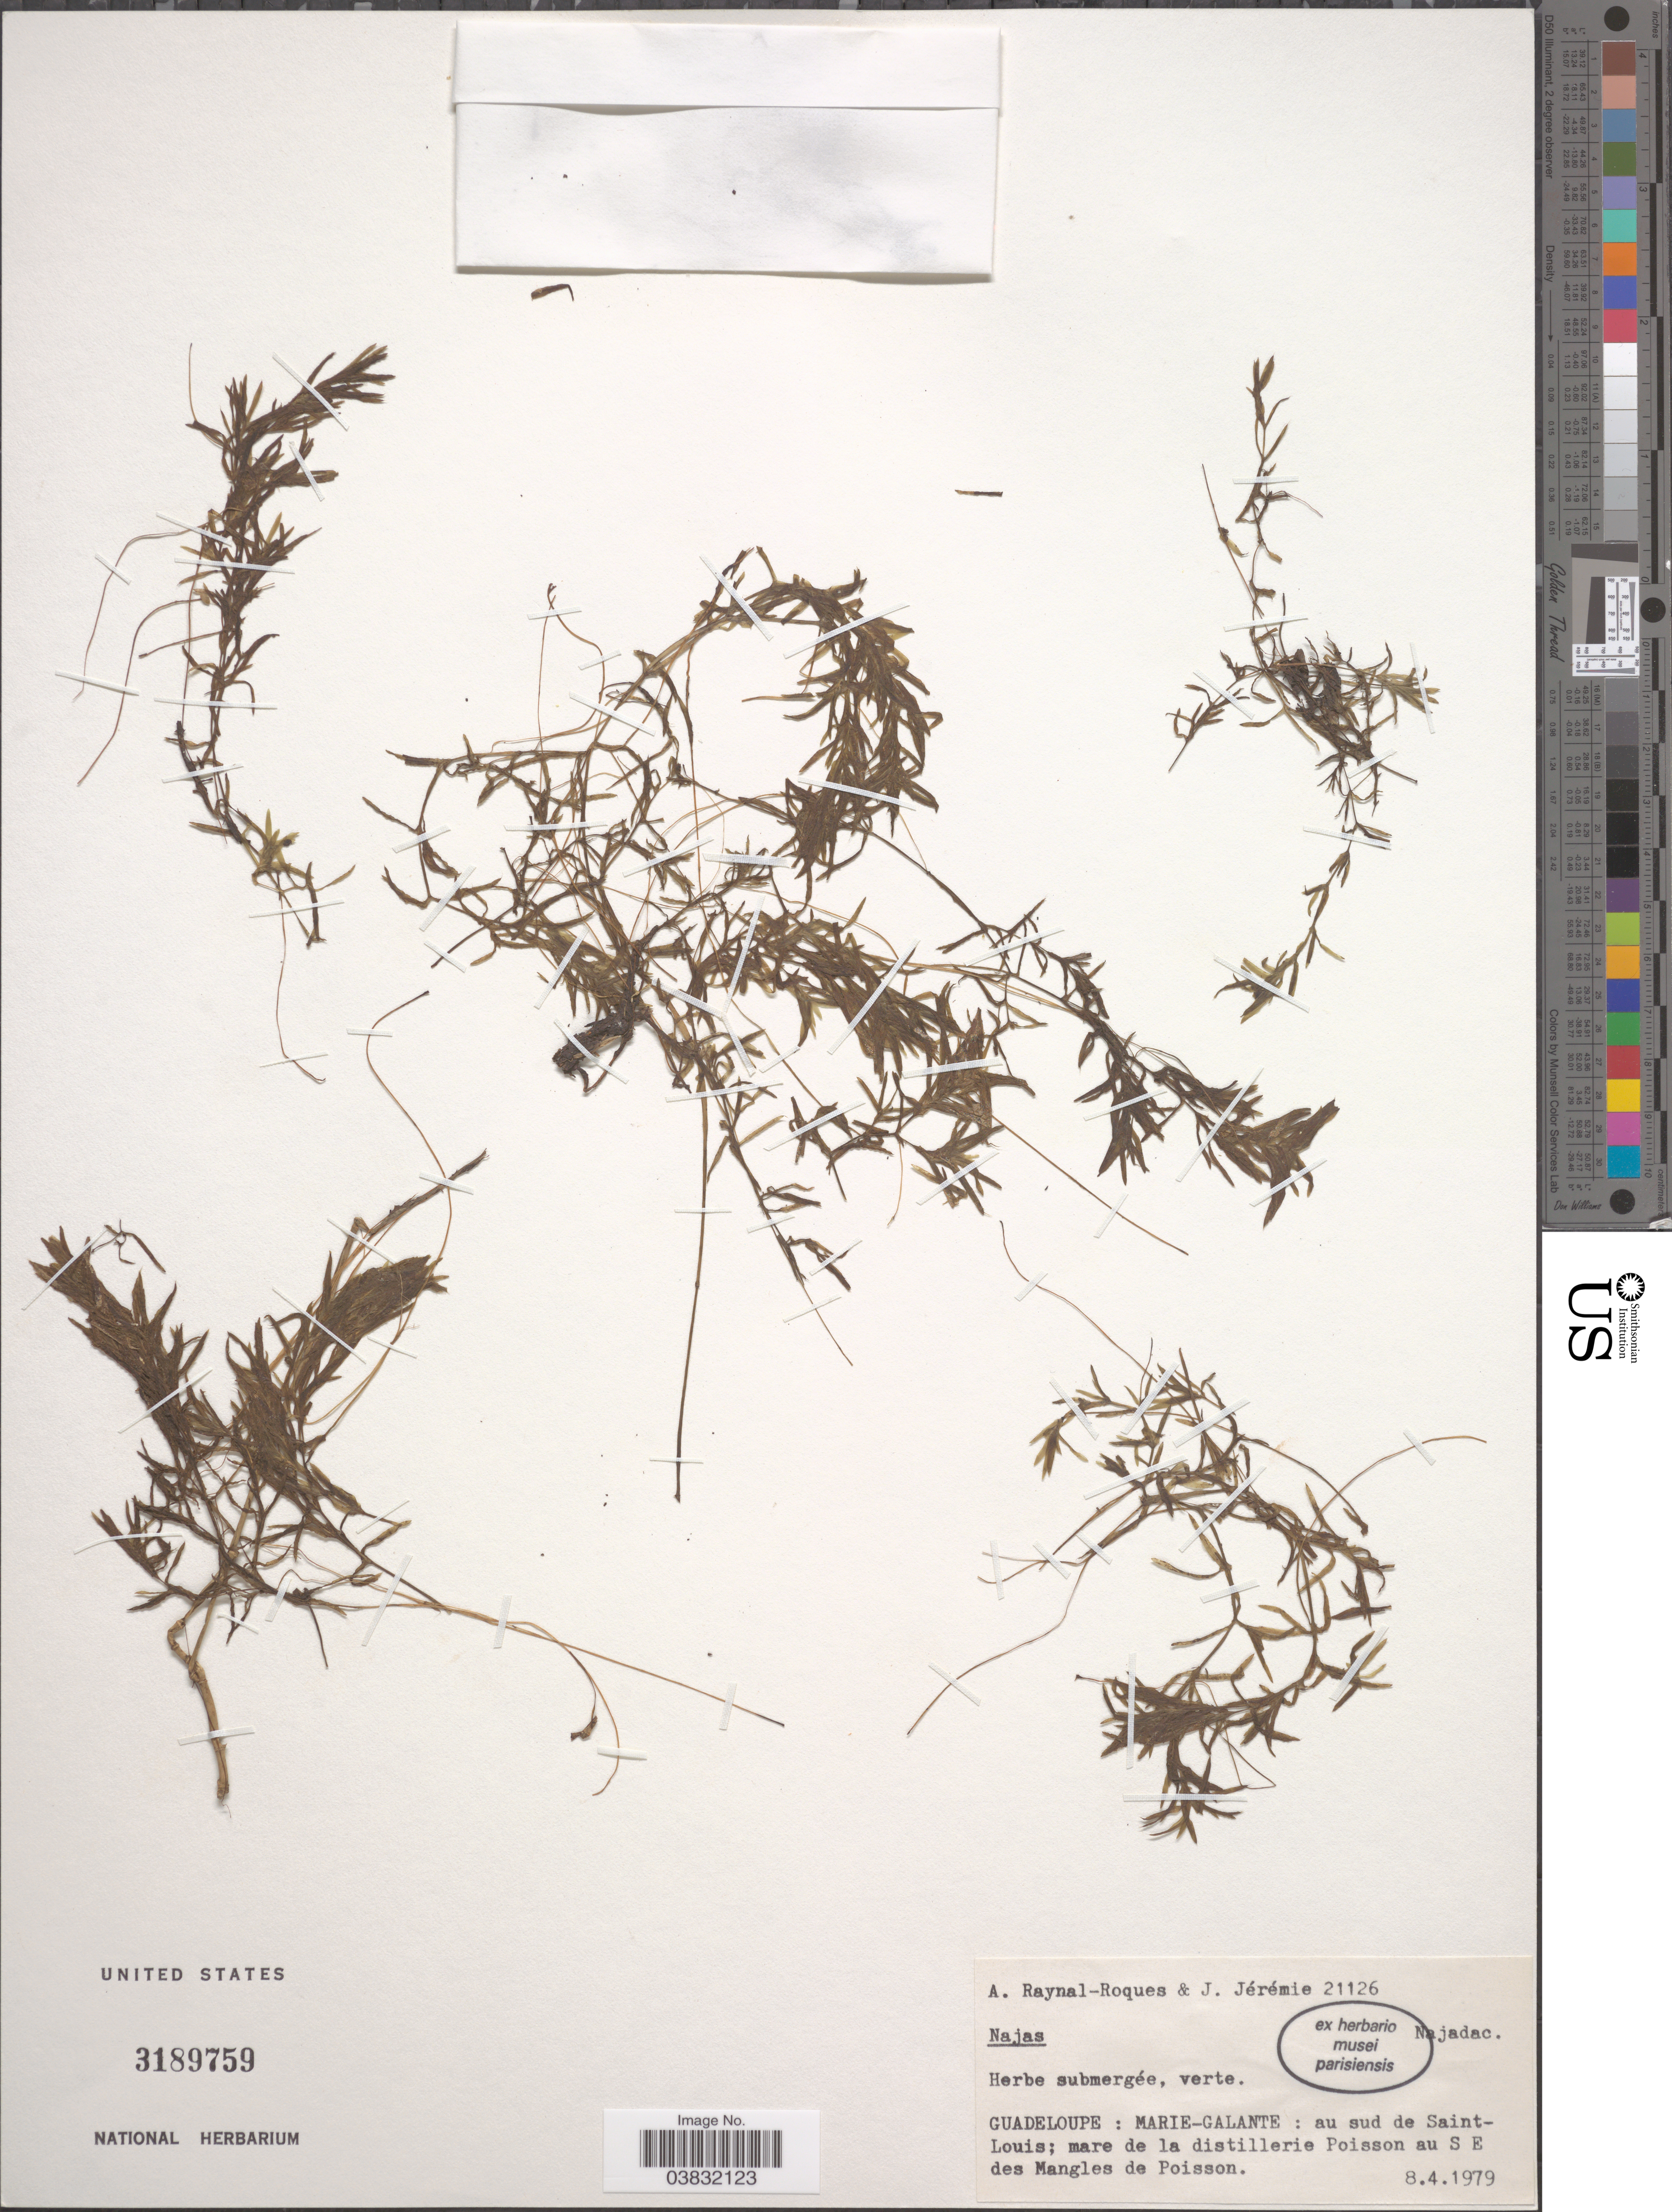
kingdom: Plantae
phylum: Tracheophyta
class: Liliopsida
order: Alismatales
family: Hydrocharitaceae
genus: Najas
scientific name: Najas sp.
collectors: A. M. Raynal & J. Jérémie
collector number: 21126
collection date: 1979-04-08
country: Guadeloupe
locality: Marie-Galante: au sud de Saint-Louis; mare de la distillerie Poisson au S E des Mangles de Poisson.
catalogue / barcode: US 3189759